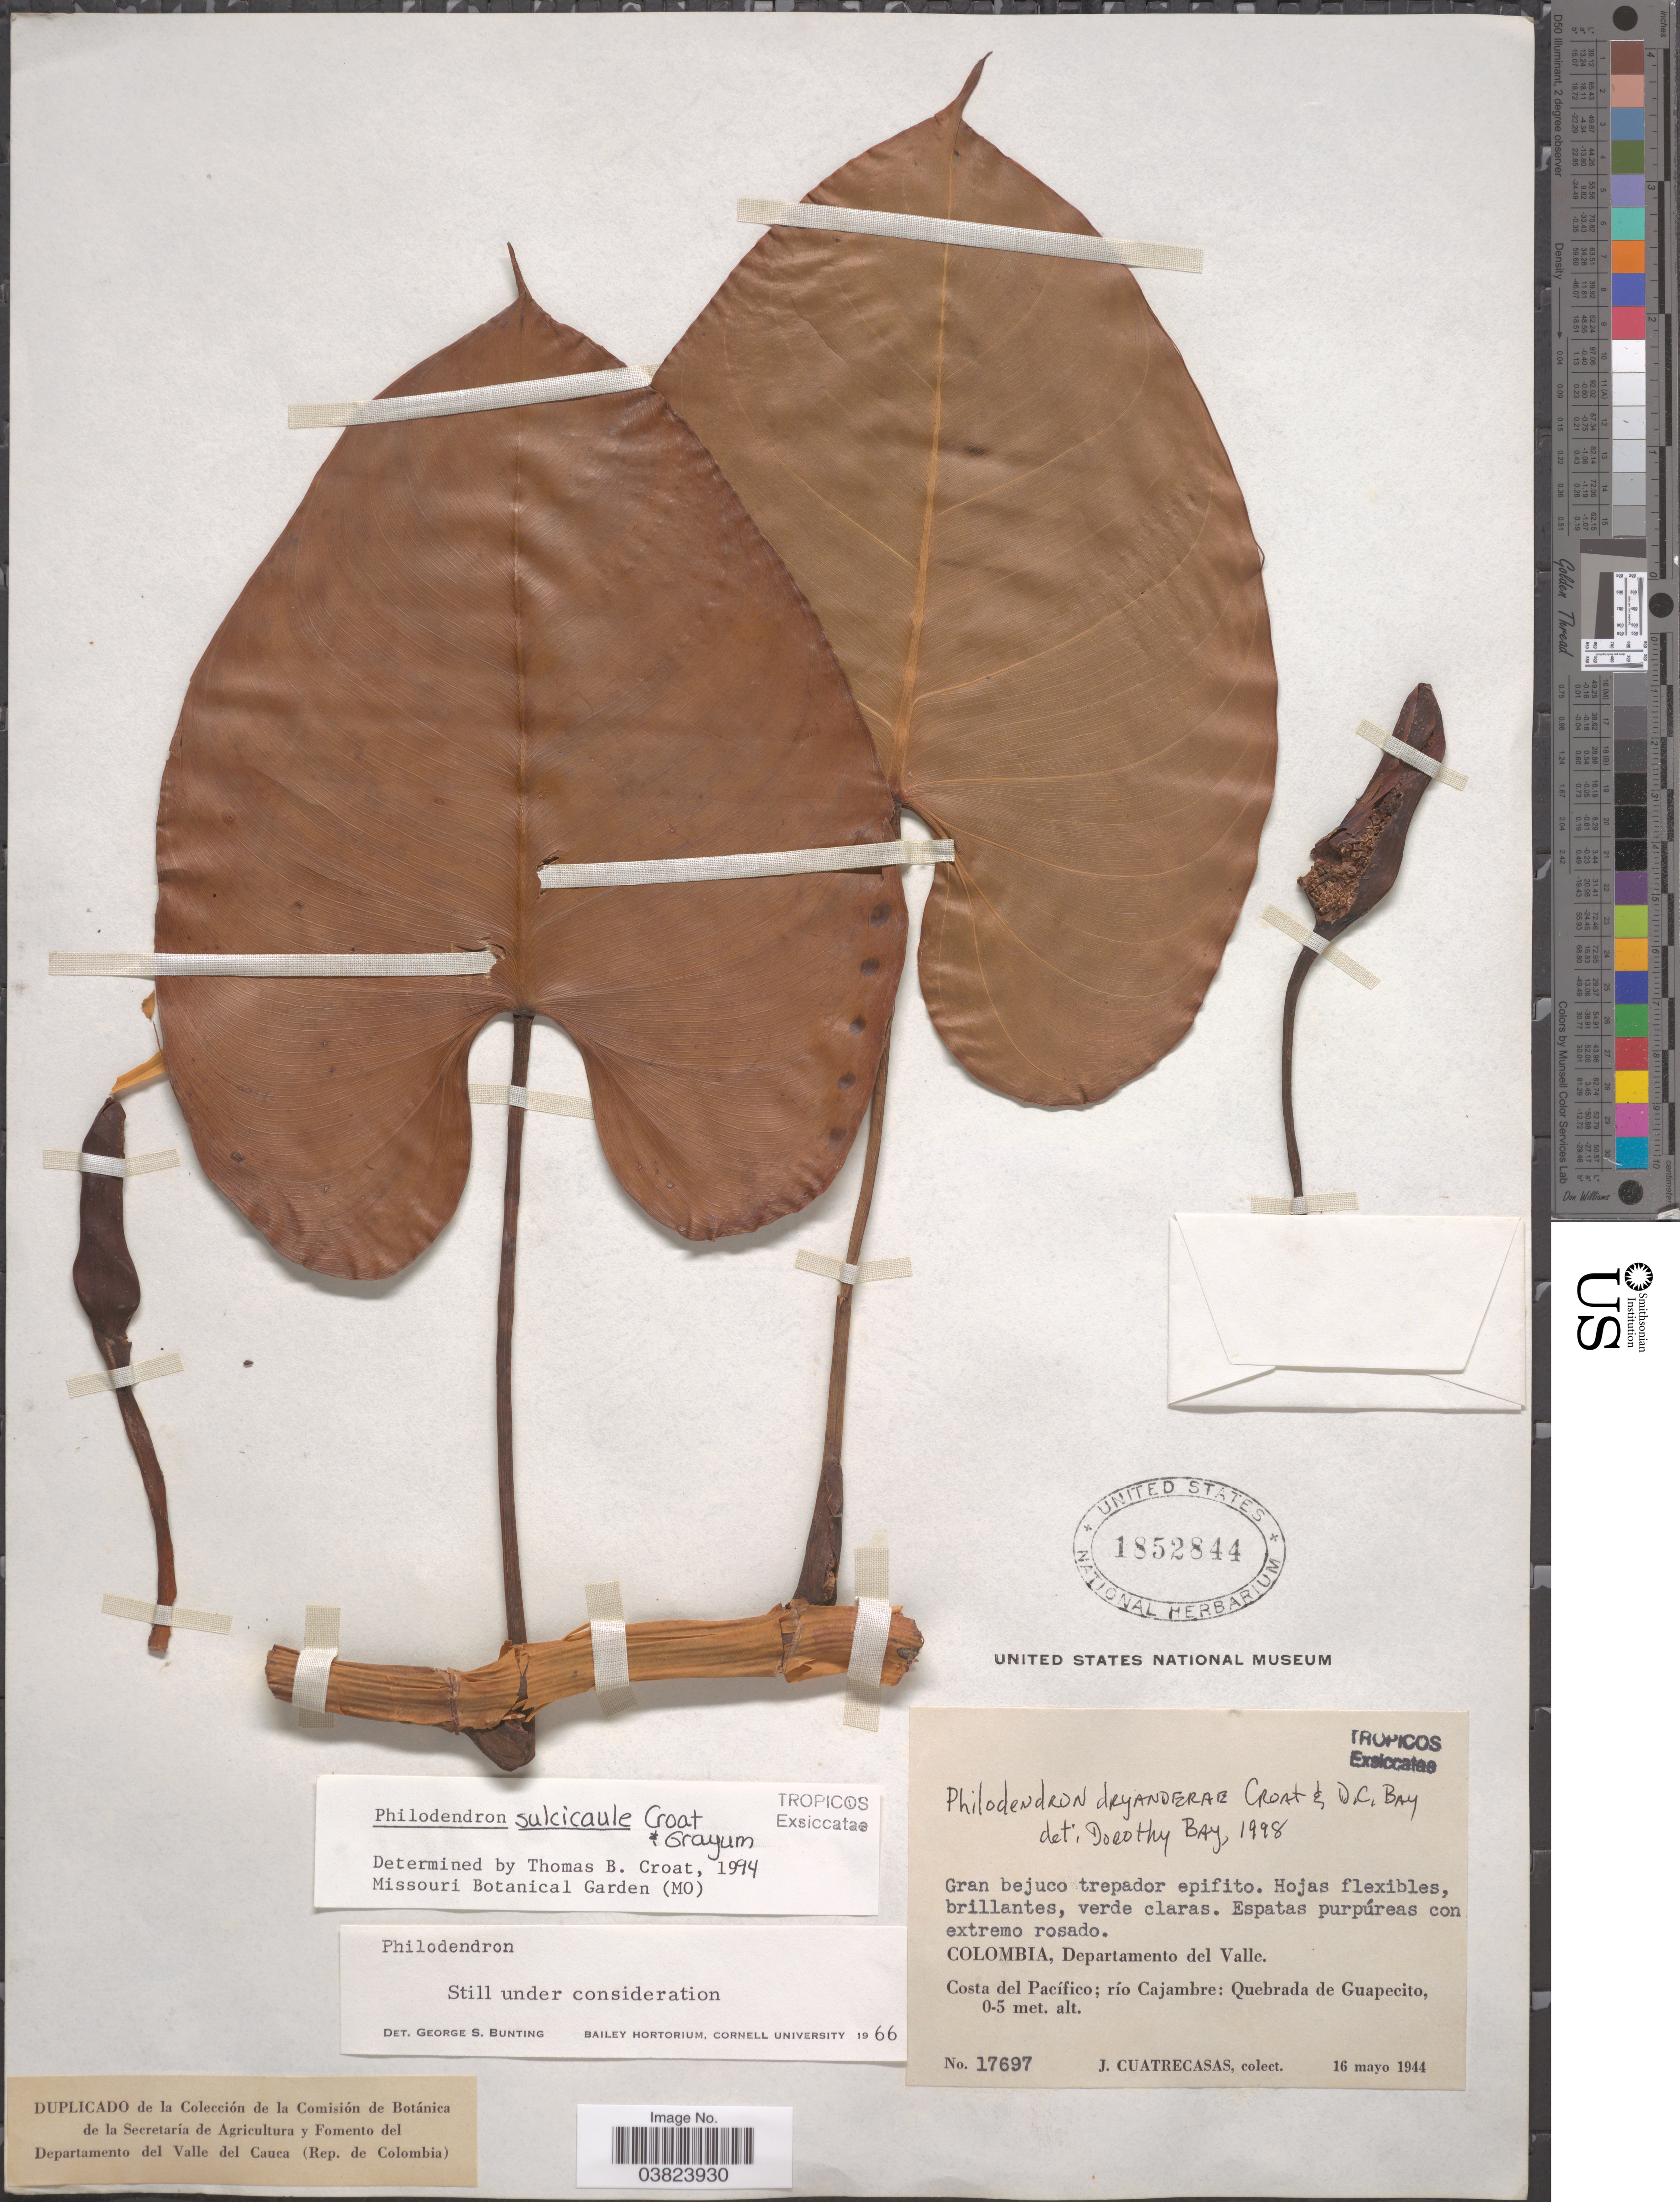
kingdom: Plantae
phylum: Tracheophyta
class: Liliopsida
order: Alismatales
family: Araceae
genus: Philodendron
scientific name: Philodendron dryanderae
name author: Croat & D.C. Bay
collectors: J. Cuatrecasas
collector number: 17697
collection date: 1944-05-16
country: Colombia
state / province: Valle del Cauca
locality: Departamento del Valle. Costa del Pacífico; río Cajambre: Quebrada de Guapecito.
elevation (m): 0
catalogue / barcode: US 1852844